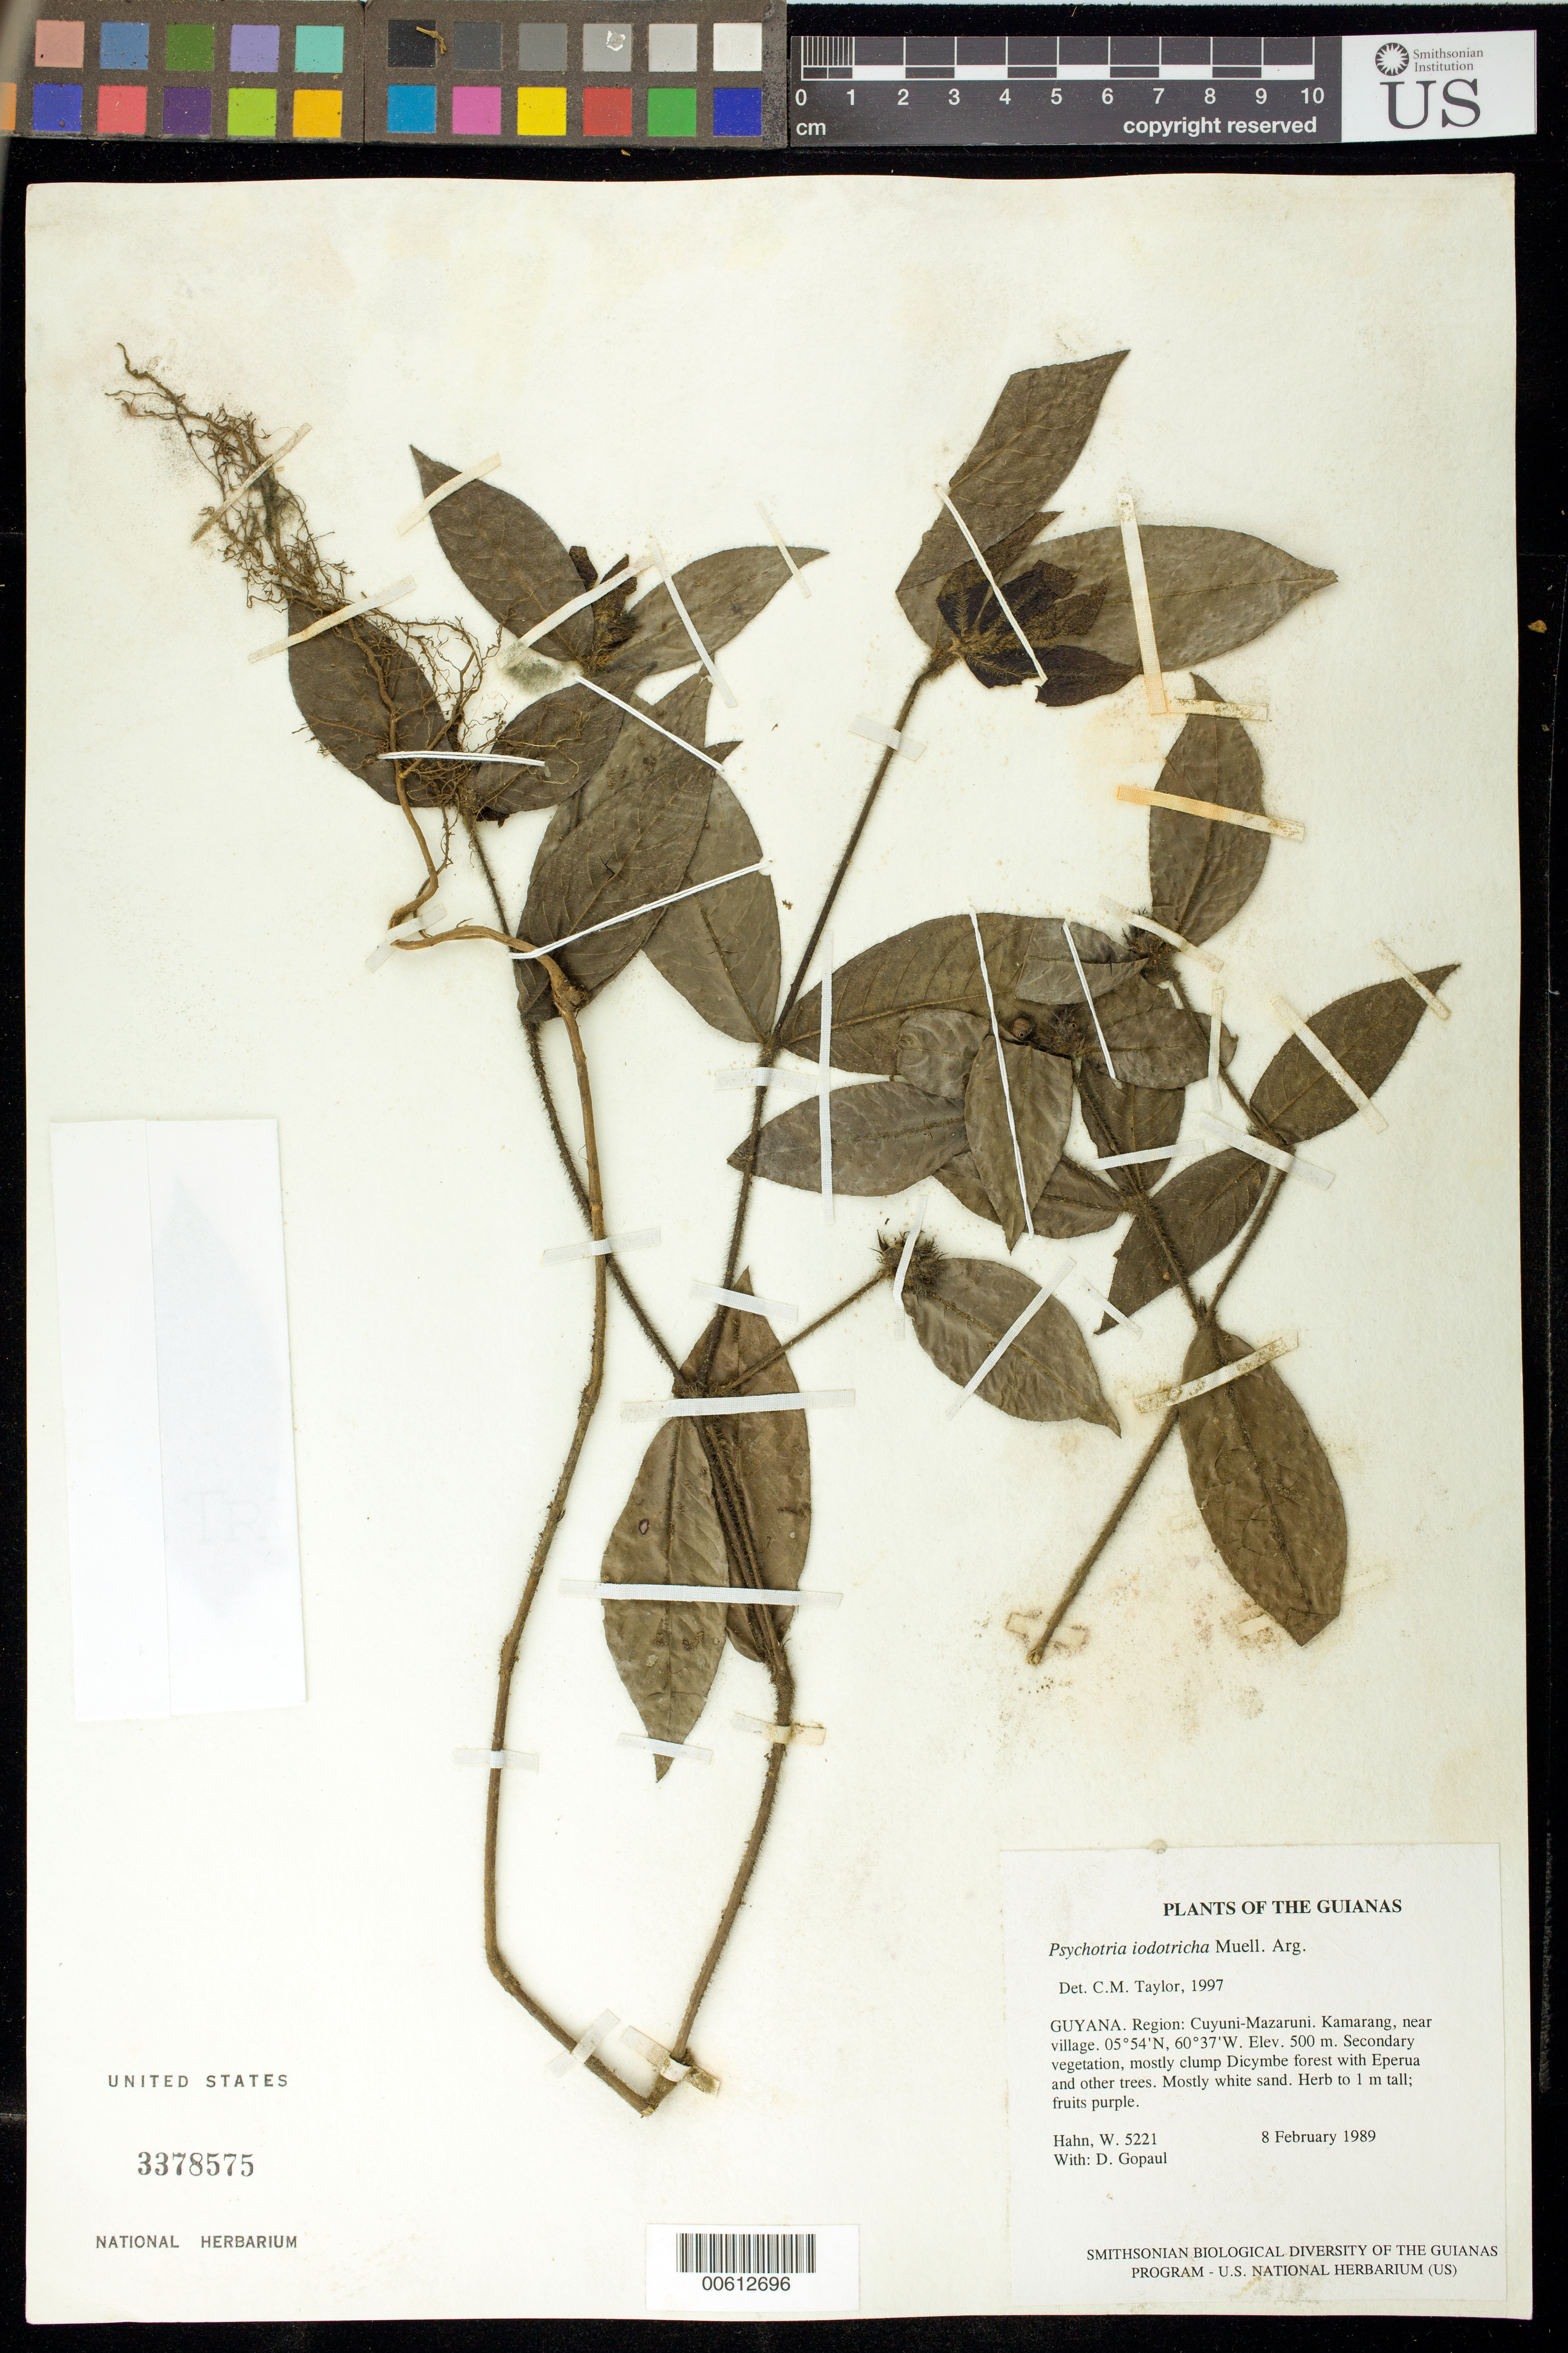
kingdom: Plantae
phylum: Tracheophyta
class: Magnoliopsida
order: Gentianales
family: Rubiaceae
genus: Palicourea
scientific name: Palicourea iodotricha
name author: (Müll. Arg.) Delprete & J.H. Kirkbr.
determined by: Kirkbride, J. H., Jr.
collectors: W. Hahn & D. Gopaul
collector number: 5221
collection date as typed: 8 February 1989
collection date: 1989-02-08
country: Guyana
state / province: Cuyuni-Mazaruni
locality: Kamarang, near village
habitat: Secondary vegetation, mostly clump Dicymbe forest with Eperua and other trees. Mostly white sand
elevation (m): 500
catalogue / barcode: US 3378575